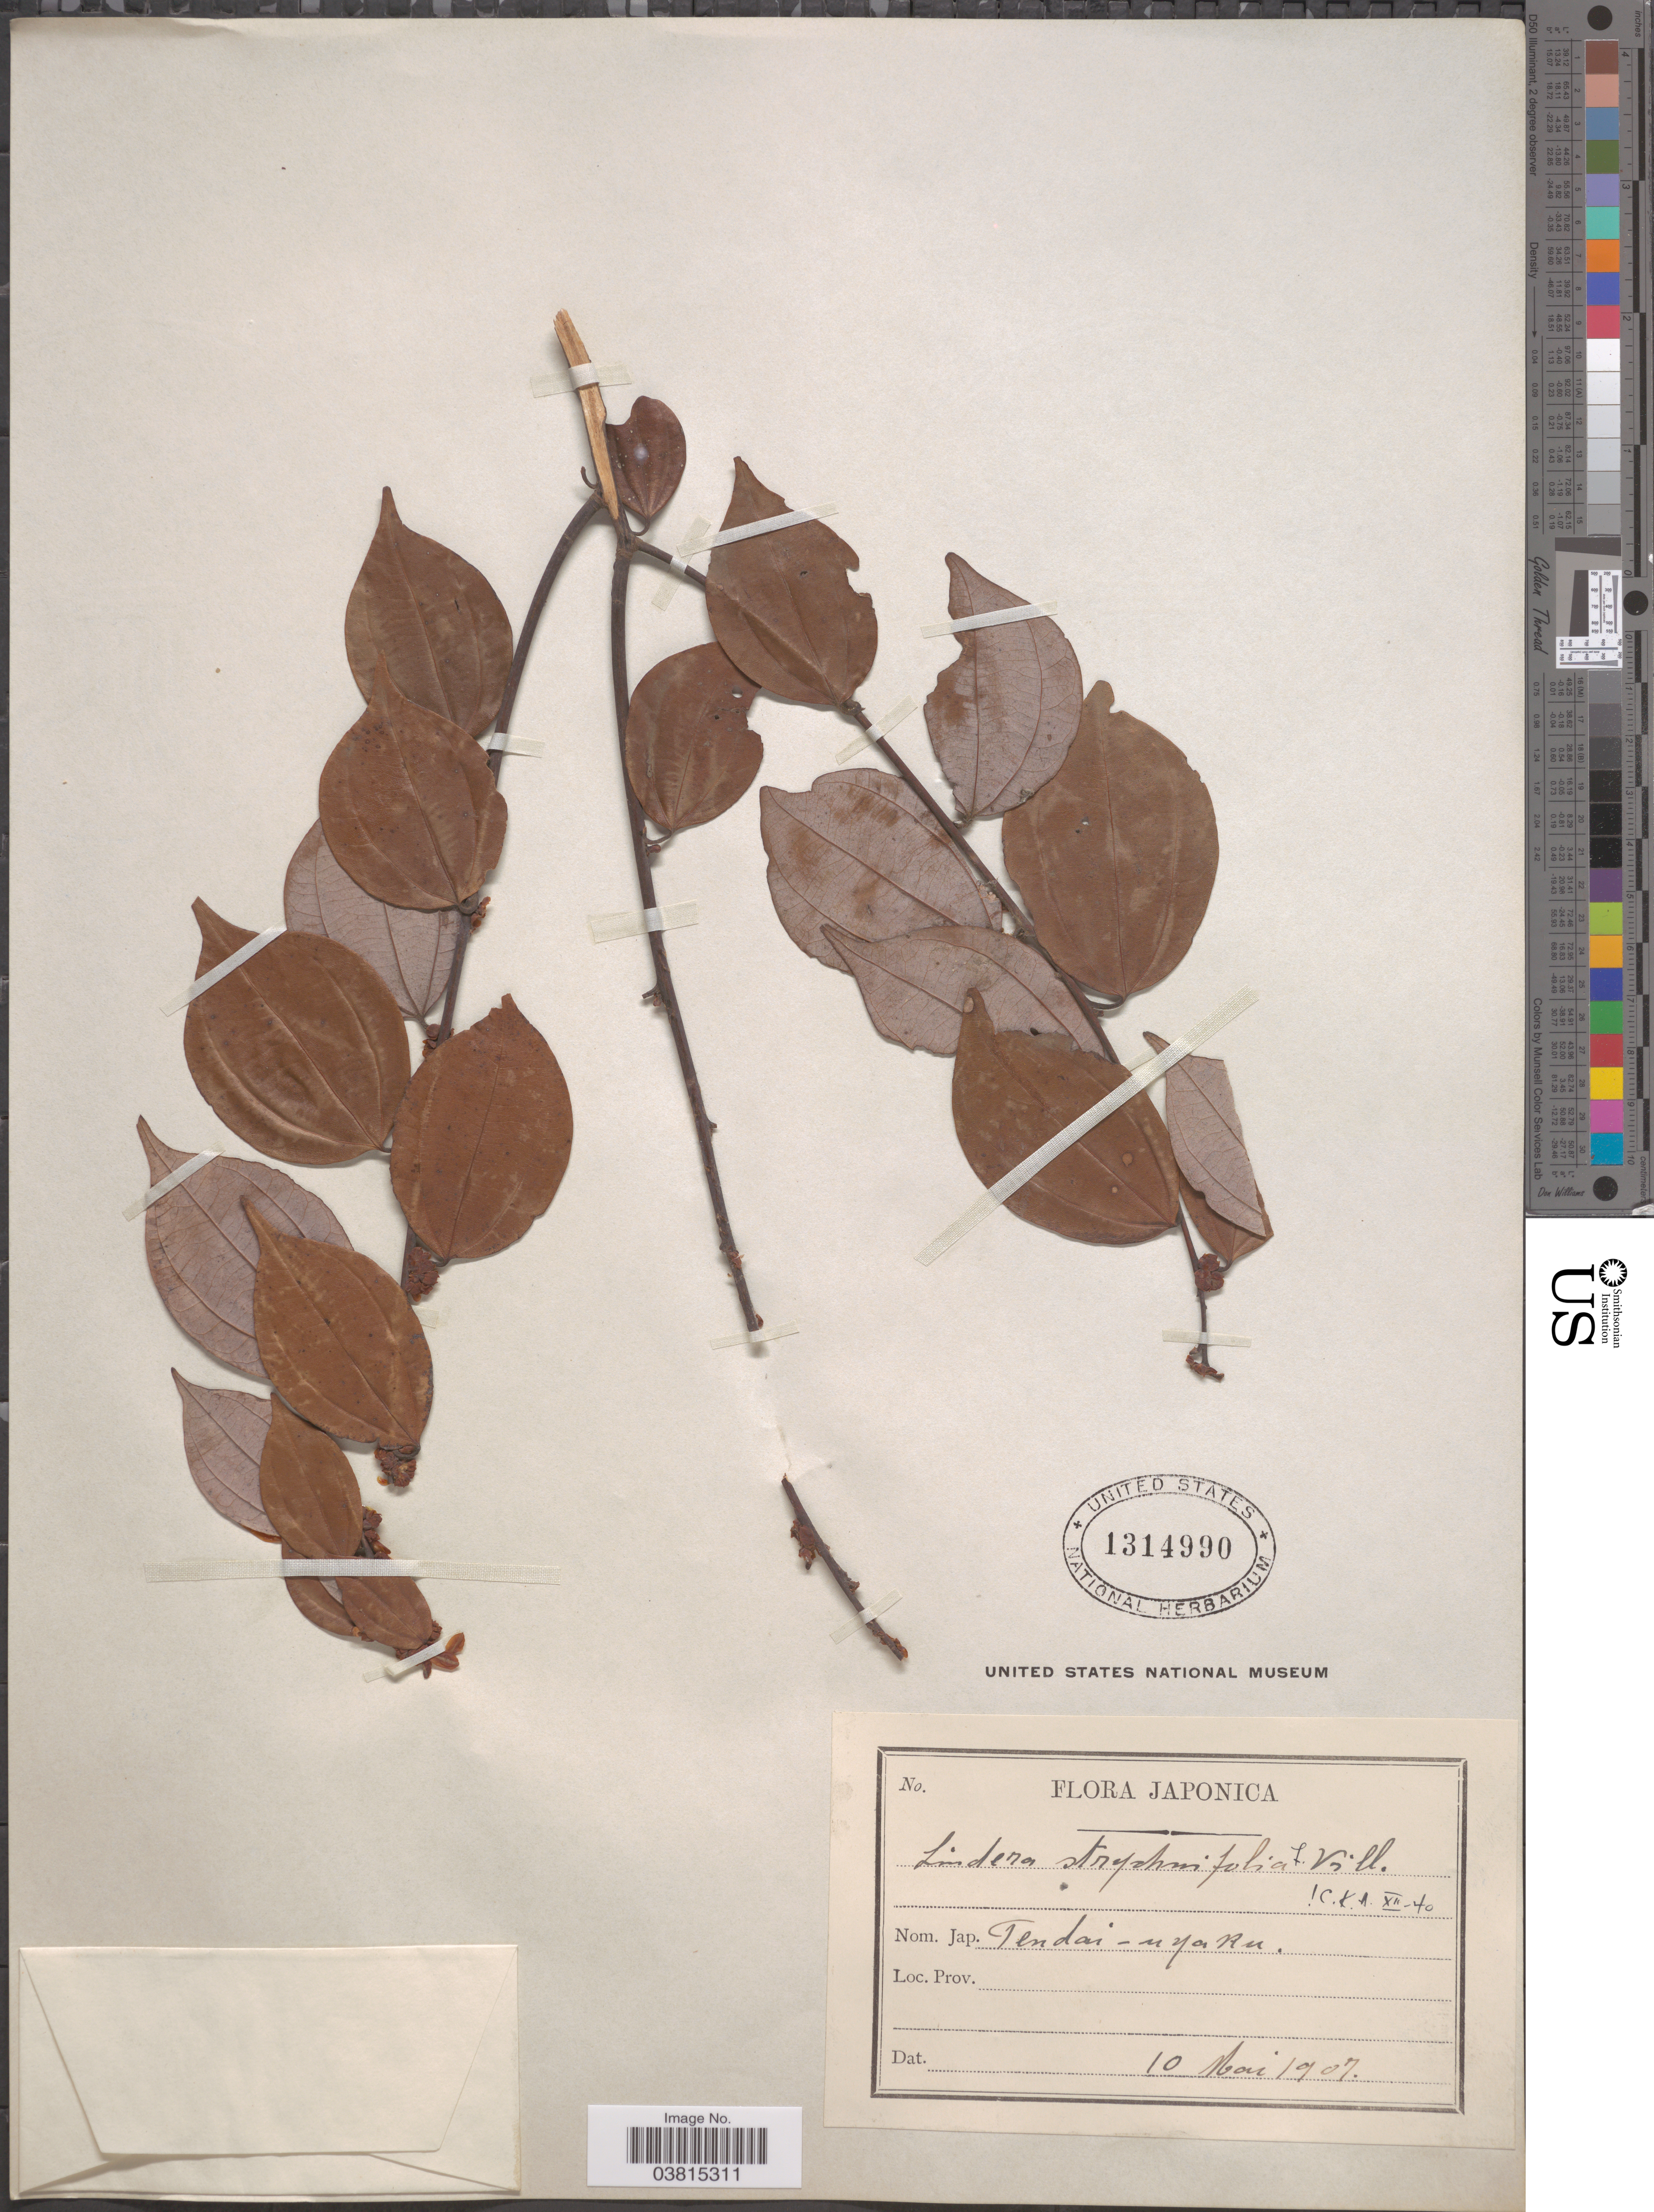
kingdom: Plantae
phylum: Tracheophyta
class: Magnoliopsida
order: Laurales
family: Lauraceae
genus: Lindera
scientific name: Lindera strychnifolia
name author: Fern.-Vill.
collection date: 1907-05-10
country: Japan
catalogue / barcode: US 1314990